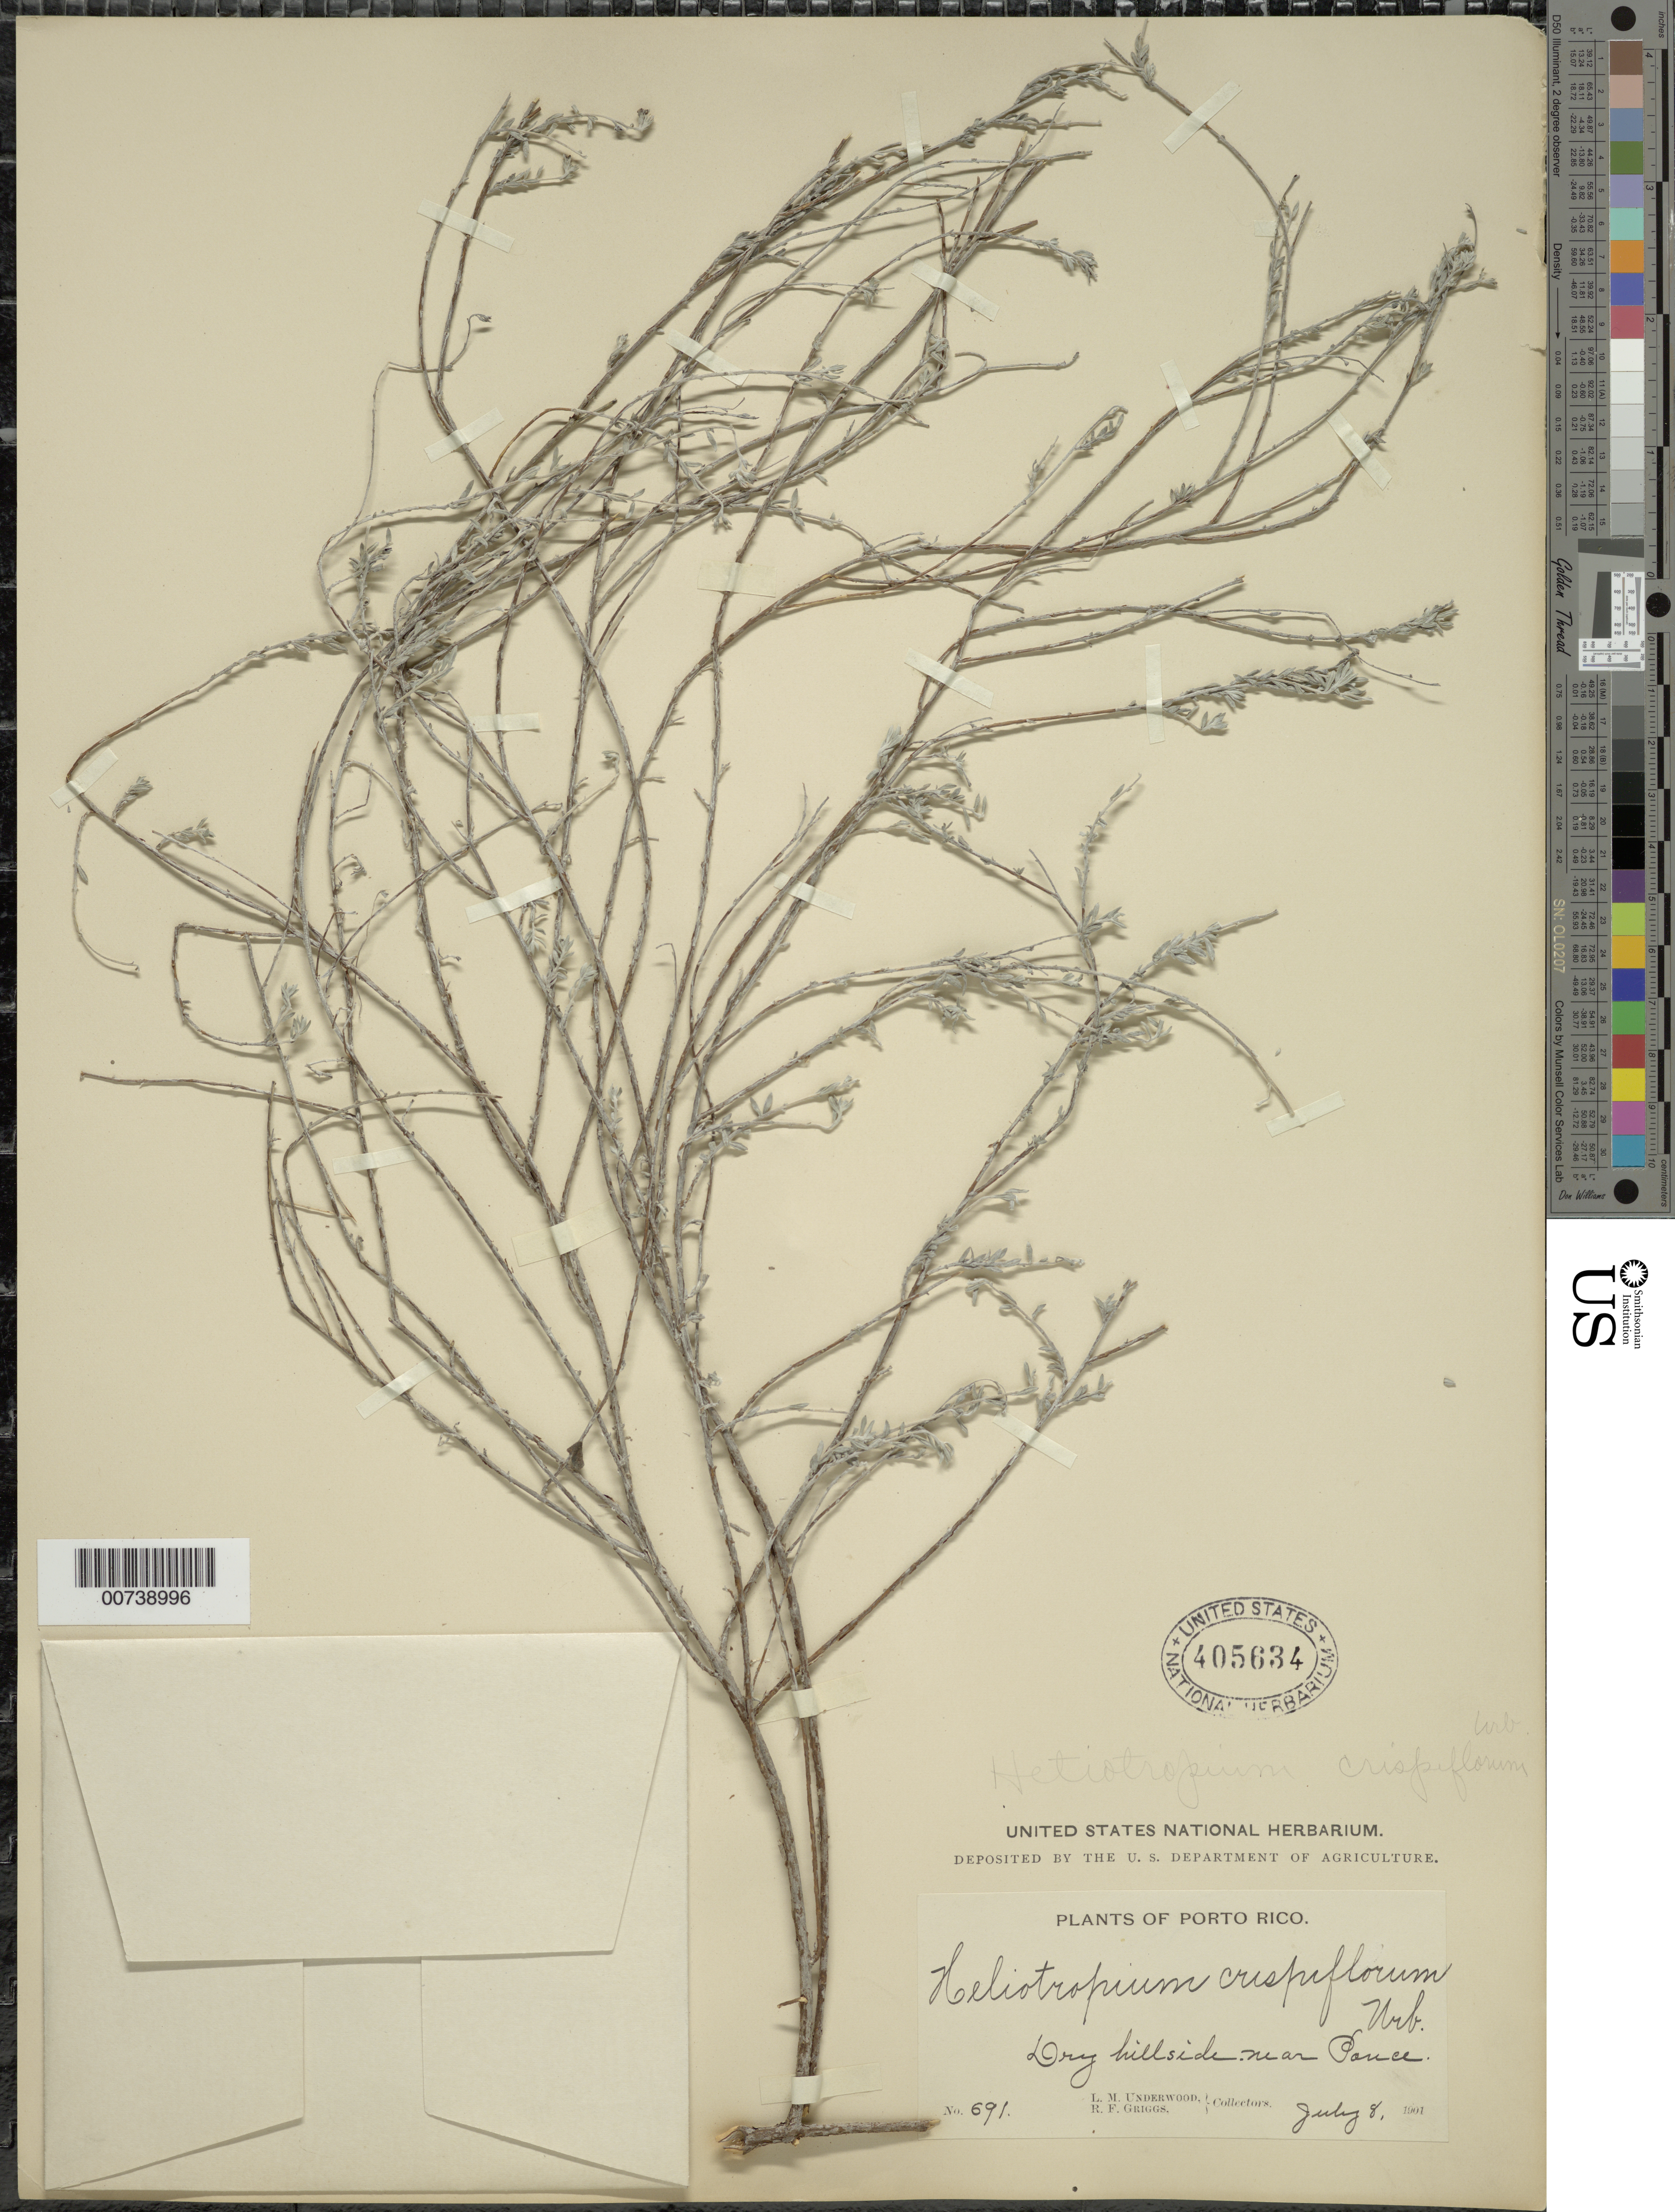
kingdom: Plantae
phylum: Tracheophyta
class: Magnoliopsida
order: Boraginales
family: Heliotropiaceae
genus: Heliotropium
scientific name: Heliotropium microphyllum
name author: Sw. ex Wikstr.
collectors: L. M. Underwood & R. F. Griggs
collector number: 691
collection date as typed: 08 Jul 1901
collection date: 1901-07-08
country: Puerto Rico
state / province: Ponce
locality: Near Ponce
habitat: Dry hillside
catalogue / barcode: US 405634